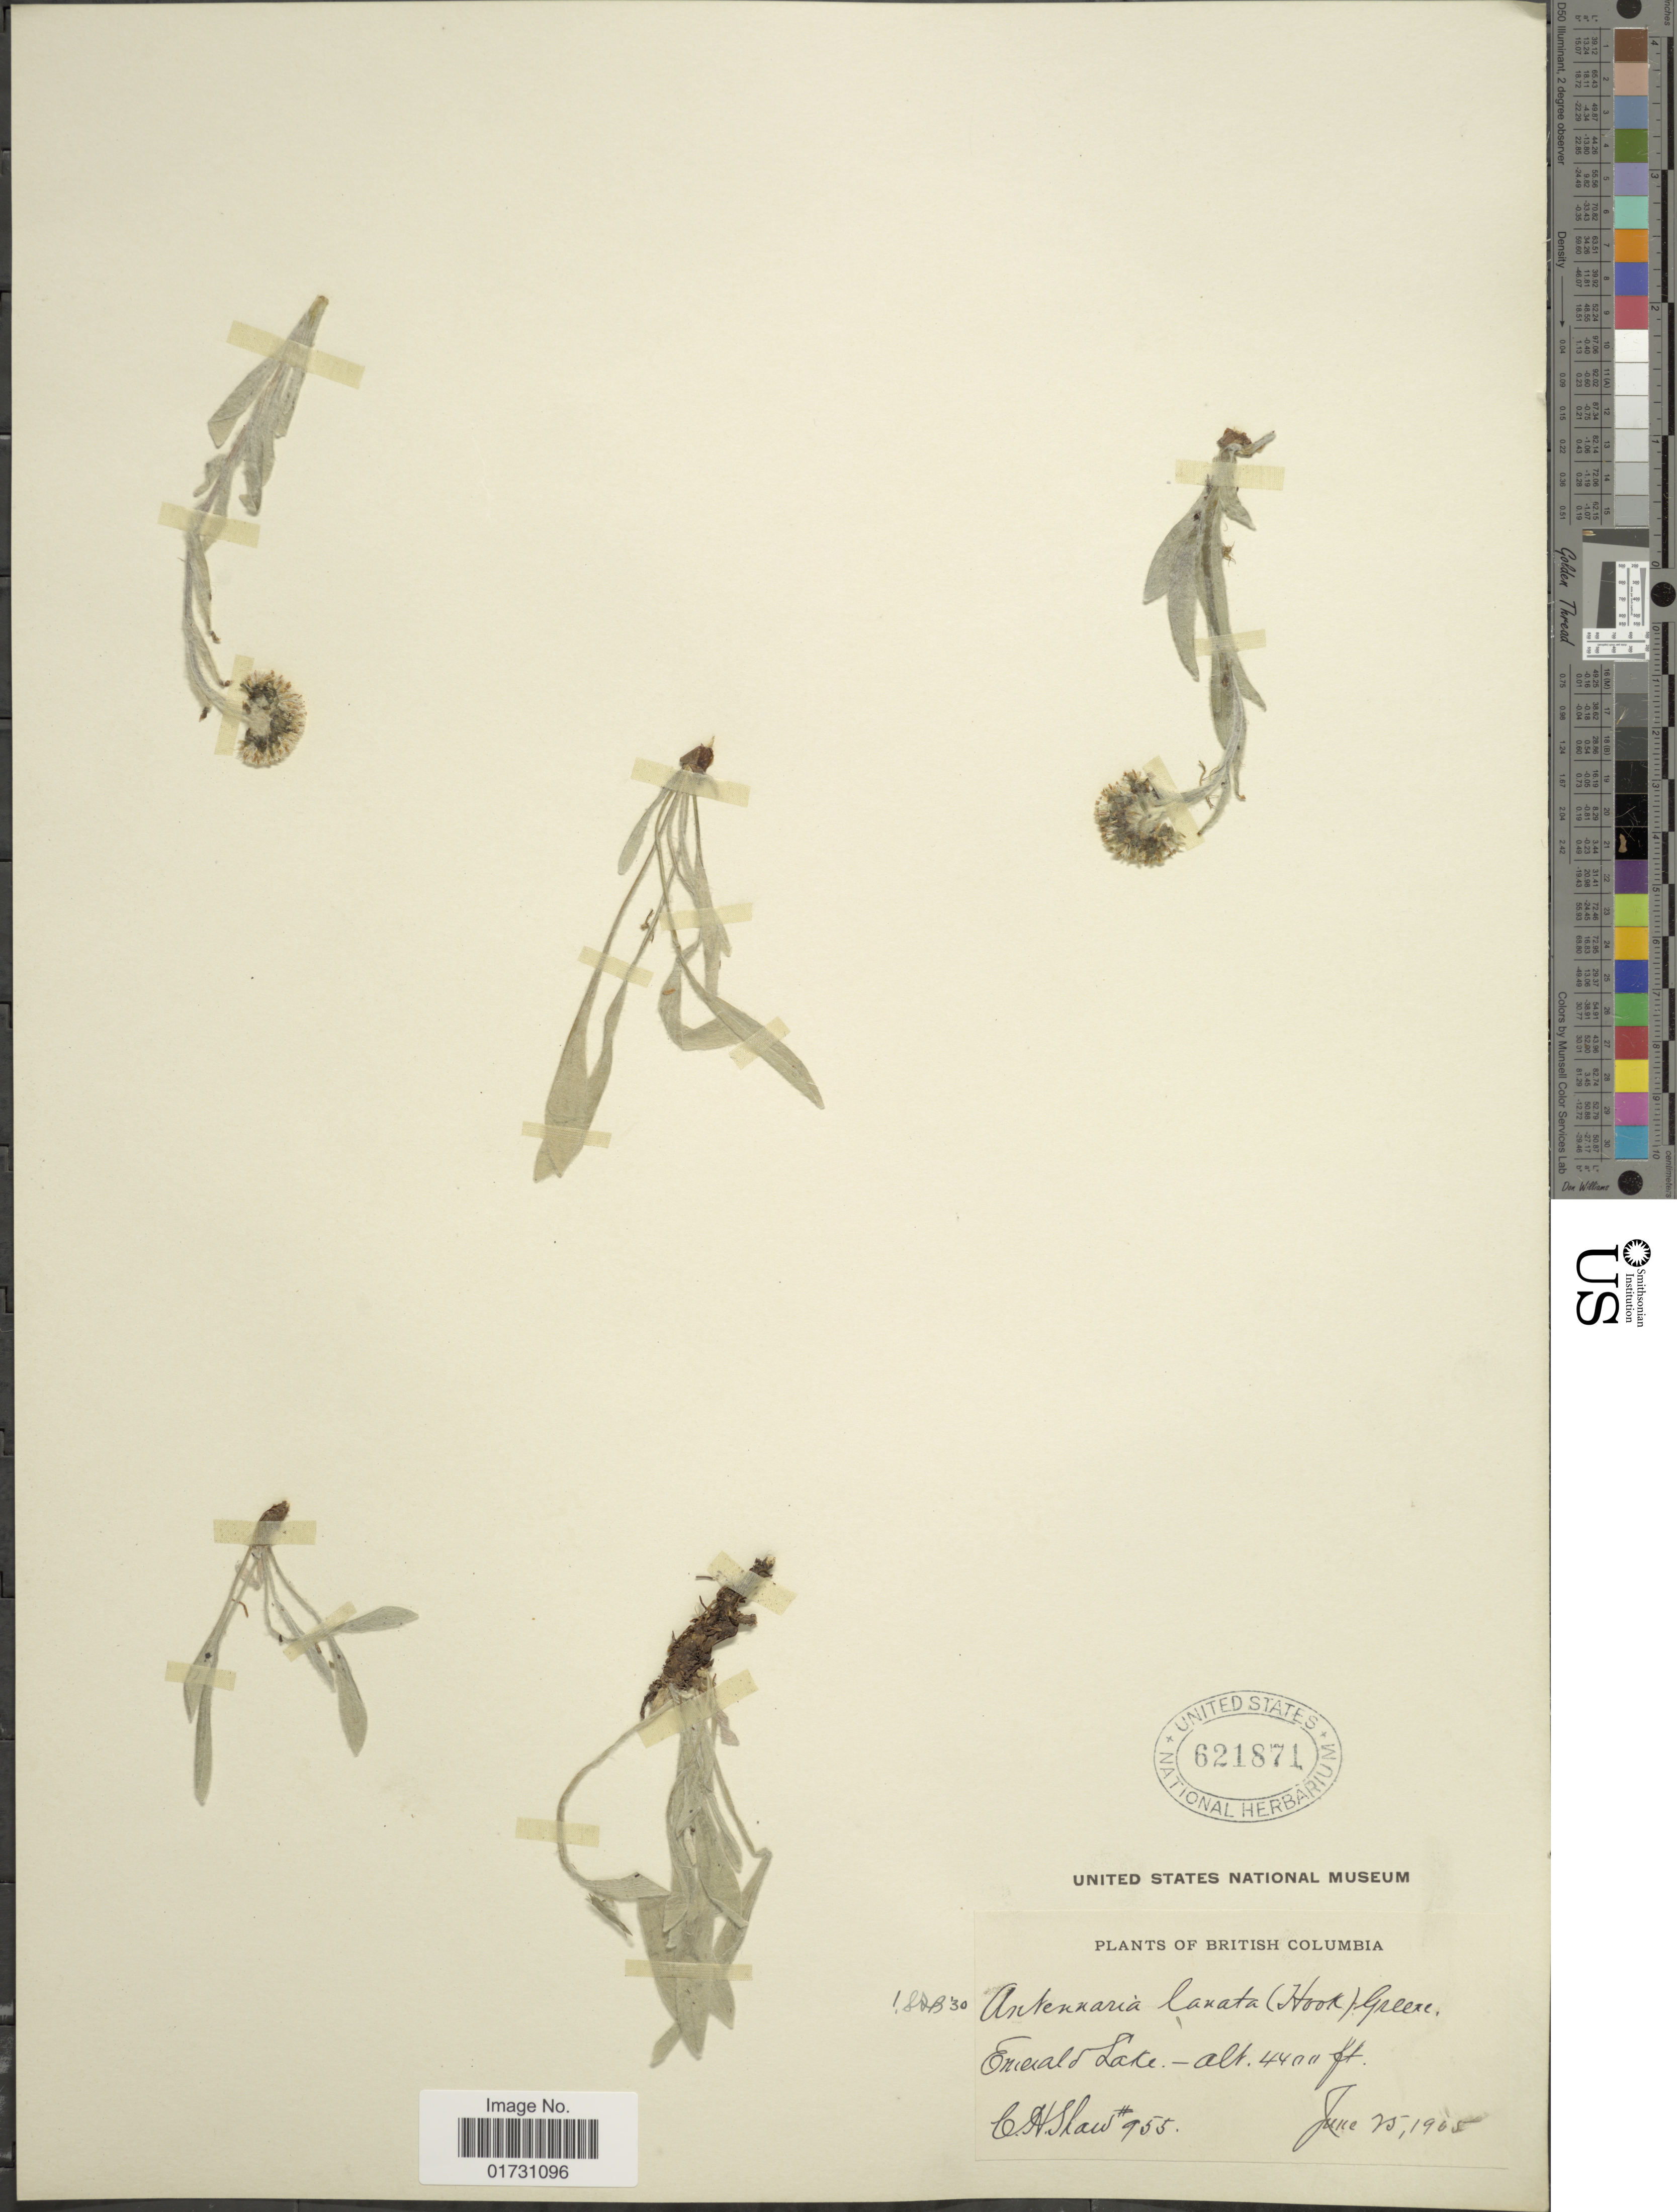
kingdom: Plantae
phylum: Tracheophyta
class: Magnoliopsida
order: Asterales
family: Asteraceae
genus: Antennaria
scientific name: Antennaria lanata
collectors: C. H. Shaw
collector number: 955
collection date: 1905-06-25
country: Canada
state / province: British Columbia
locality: Emerald Lake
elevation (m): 1341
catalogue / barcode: US 621871